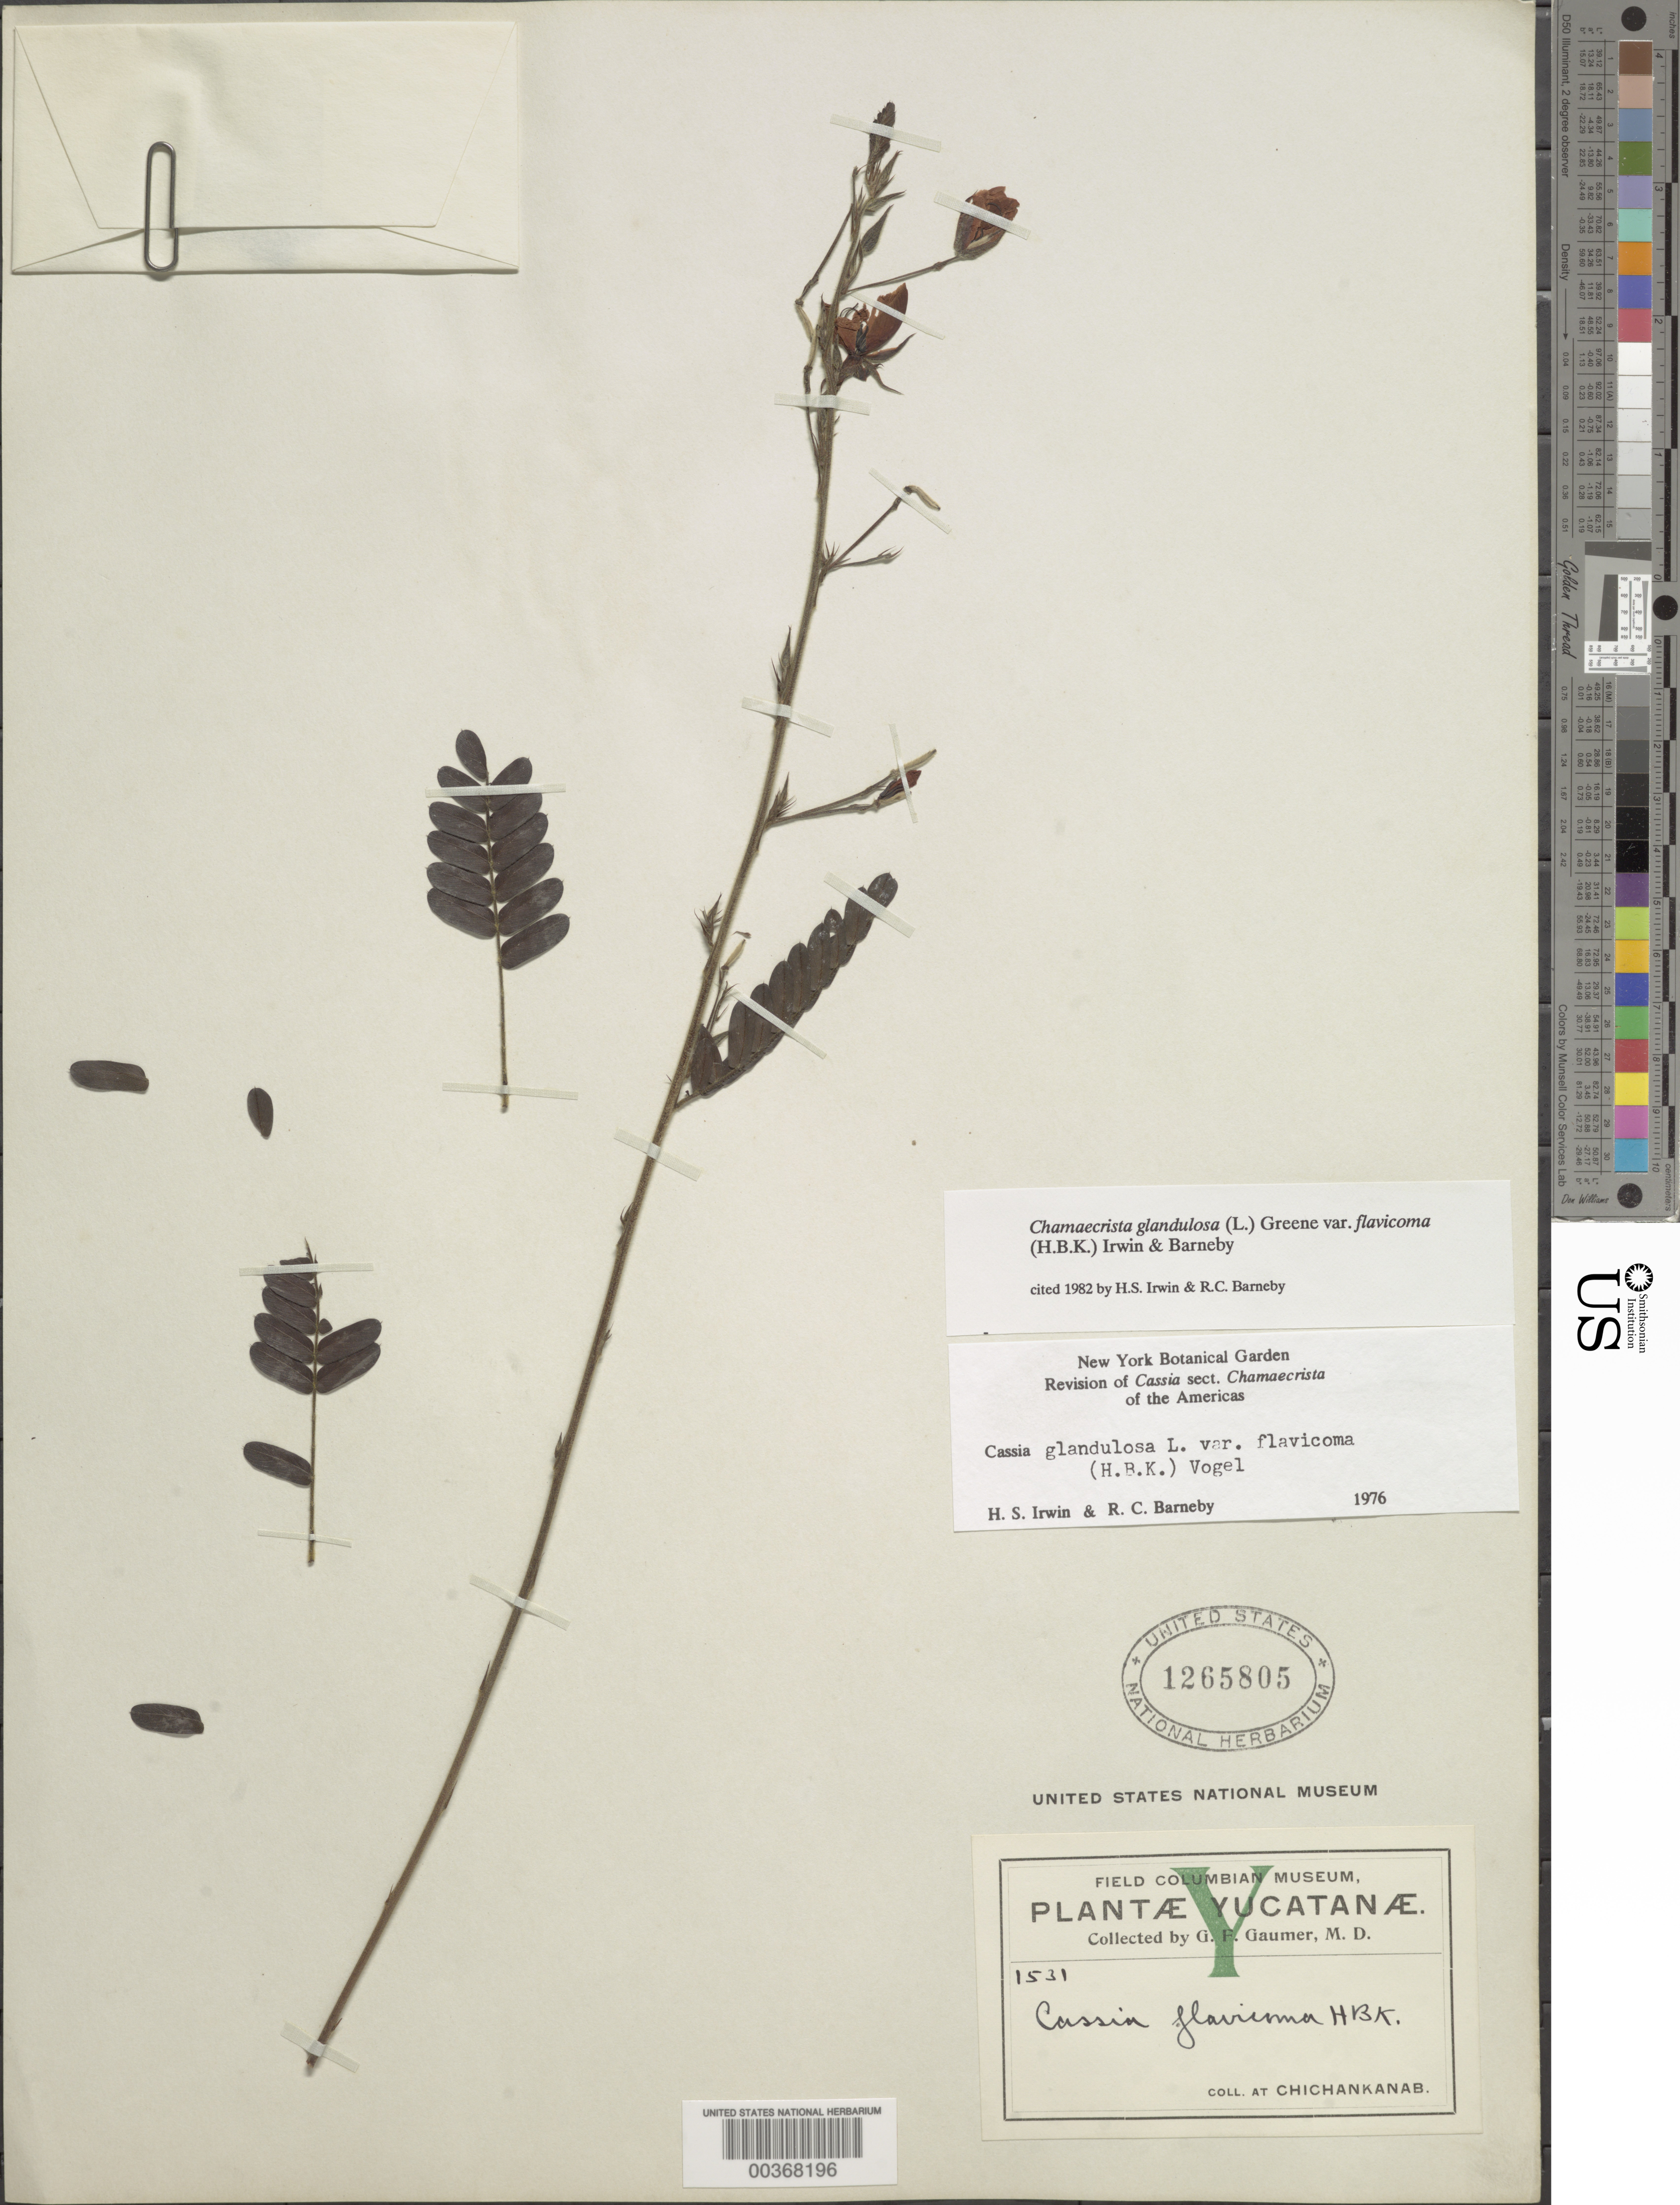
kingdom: Plantae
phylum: Tracheophyta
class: Magnoliopsida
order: Fabales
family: Fabaceae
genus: Chamaecrista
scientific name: Chamaecrista glandulosa var. flavicoma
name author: (Kunth) H.S. Irwin & Barneby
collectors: G. F. Gaumer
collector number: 1531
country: Mexico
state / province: Yucatán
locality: Chichankanab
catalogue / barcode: US 1265805